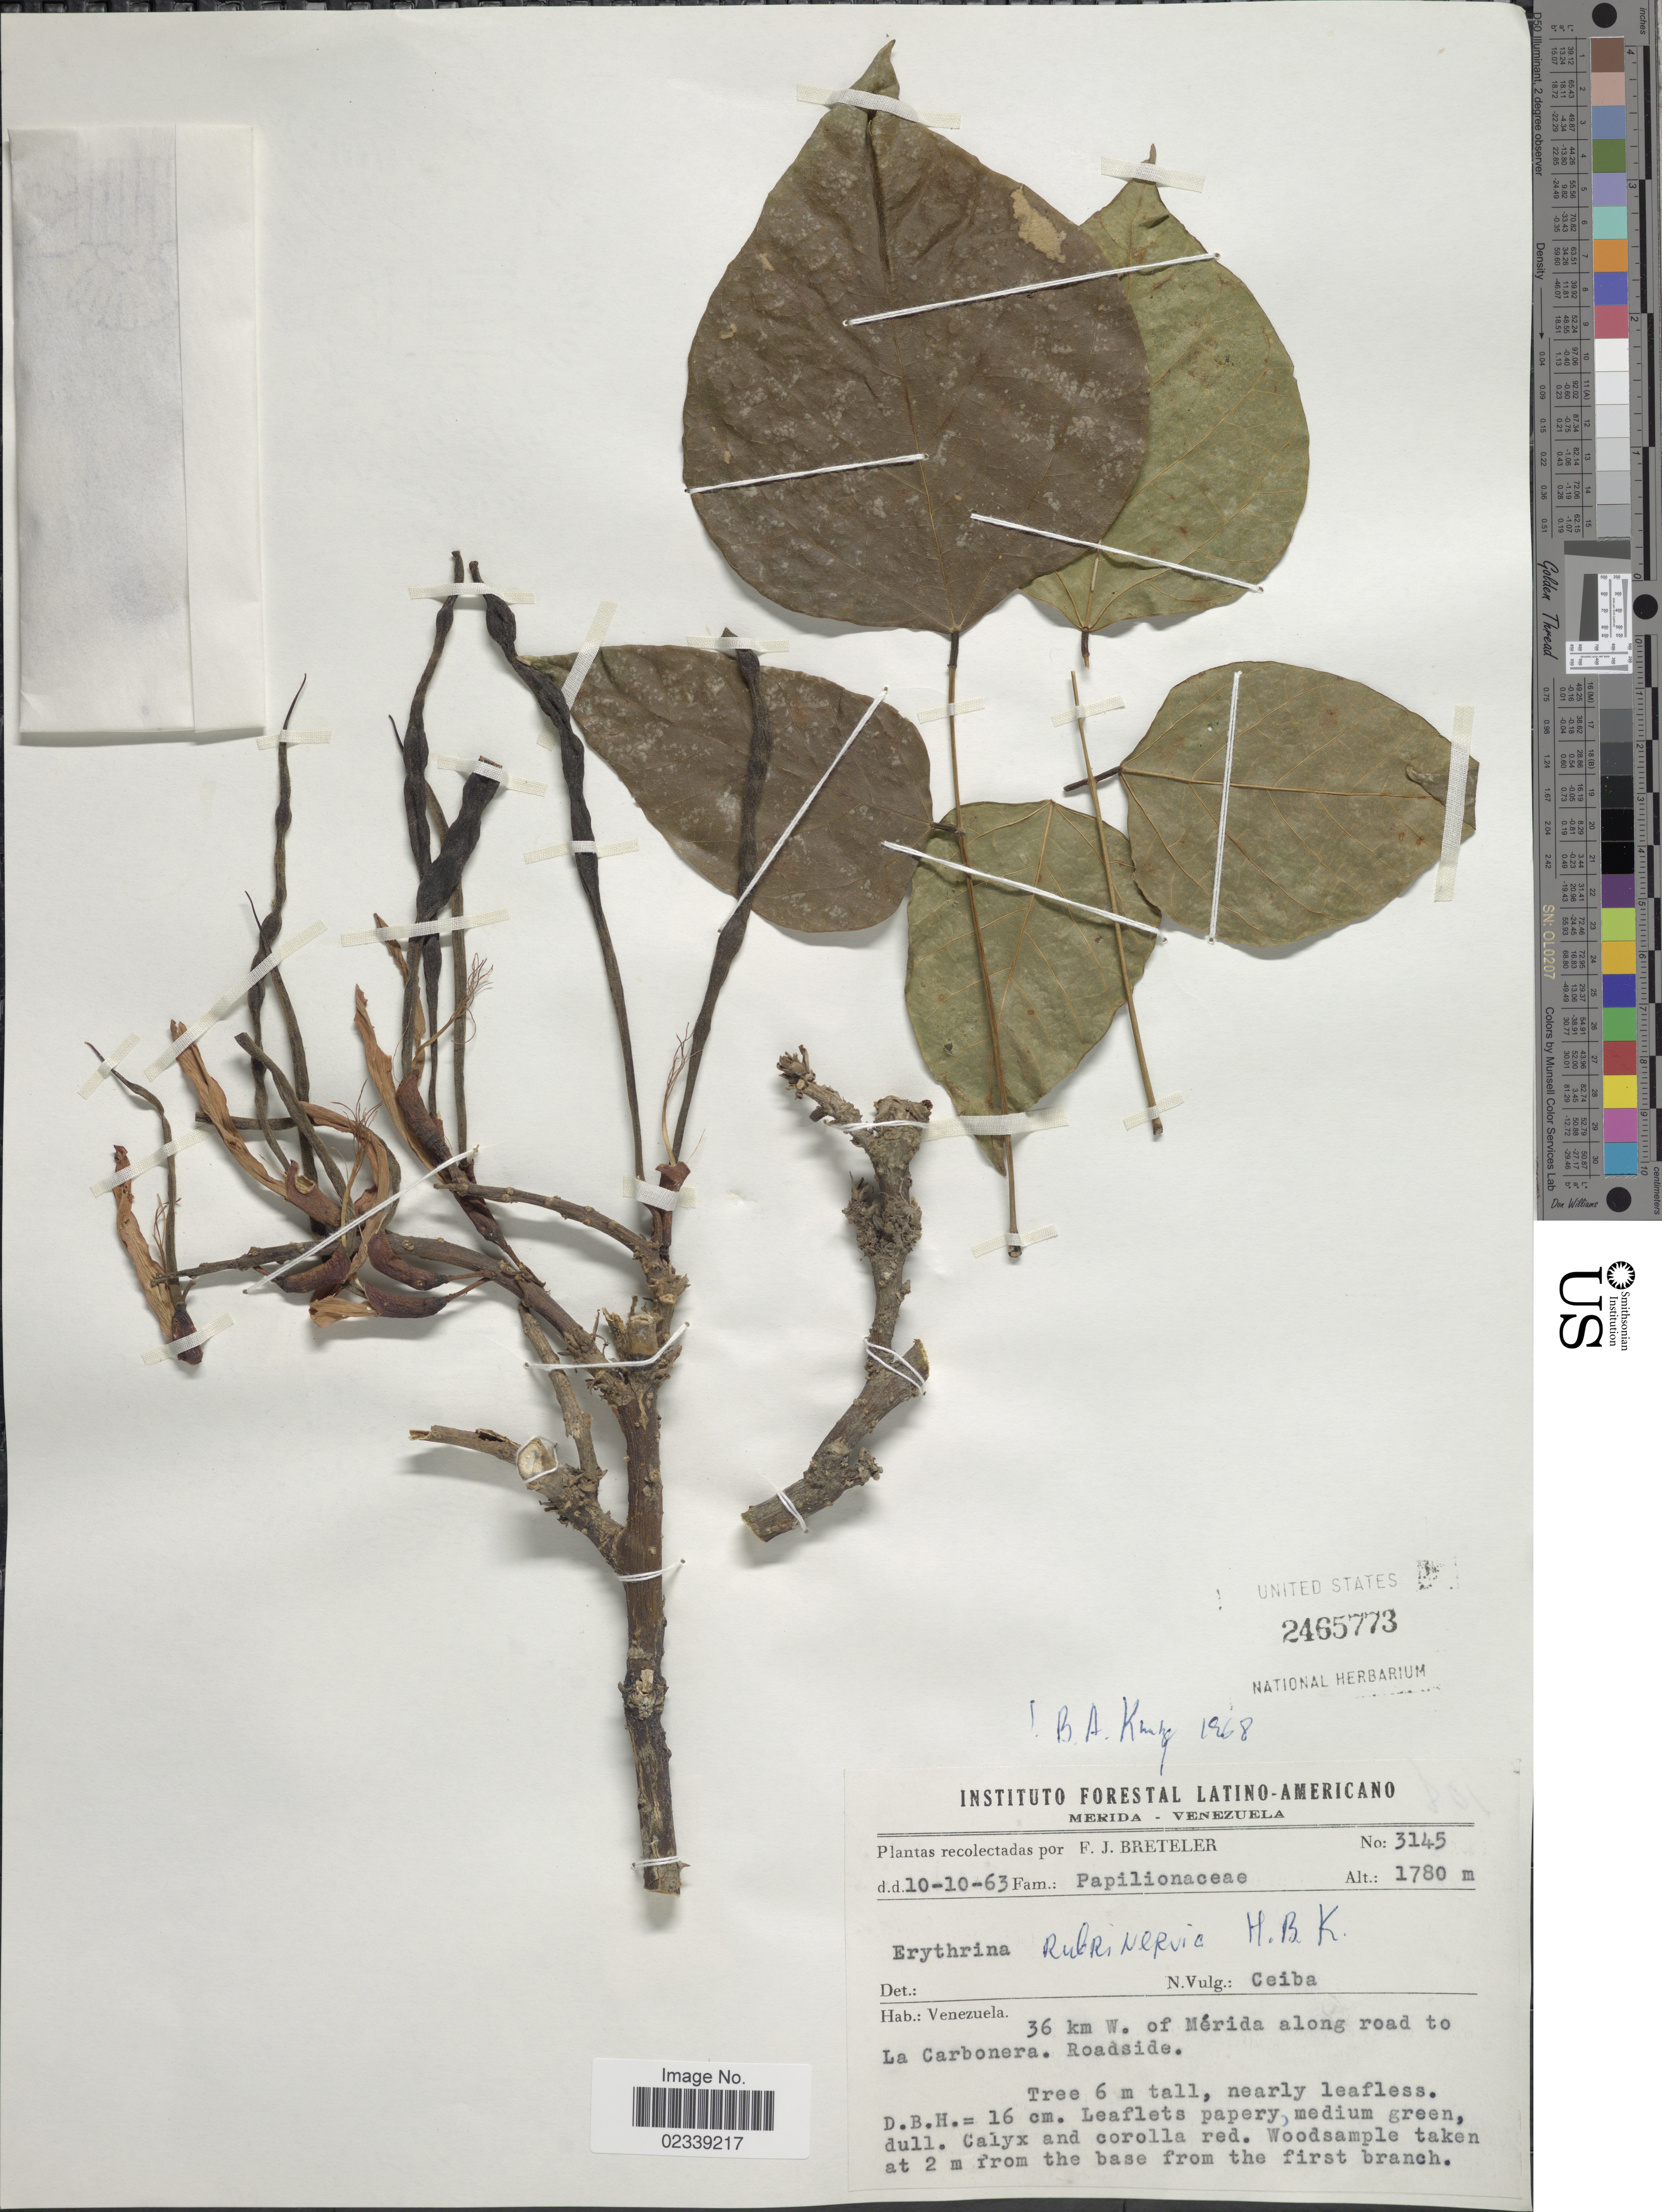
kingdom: Plantae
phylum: Tracheophyta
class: Magnoliopsida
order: Fabales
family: Fabaceae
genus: Erythrina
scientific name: Erythrina rubrinervia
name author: Kunth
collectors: F. J. Breteler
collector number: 3145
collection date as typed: Transcribed d/m/y: 10/10/63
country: Venezuela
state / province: Mérida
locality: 36 km W of Merida along road to La Carbonera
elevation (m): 1780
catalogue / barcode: US 2465773